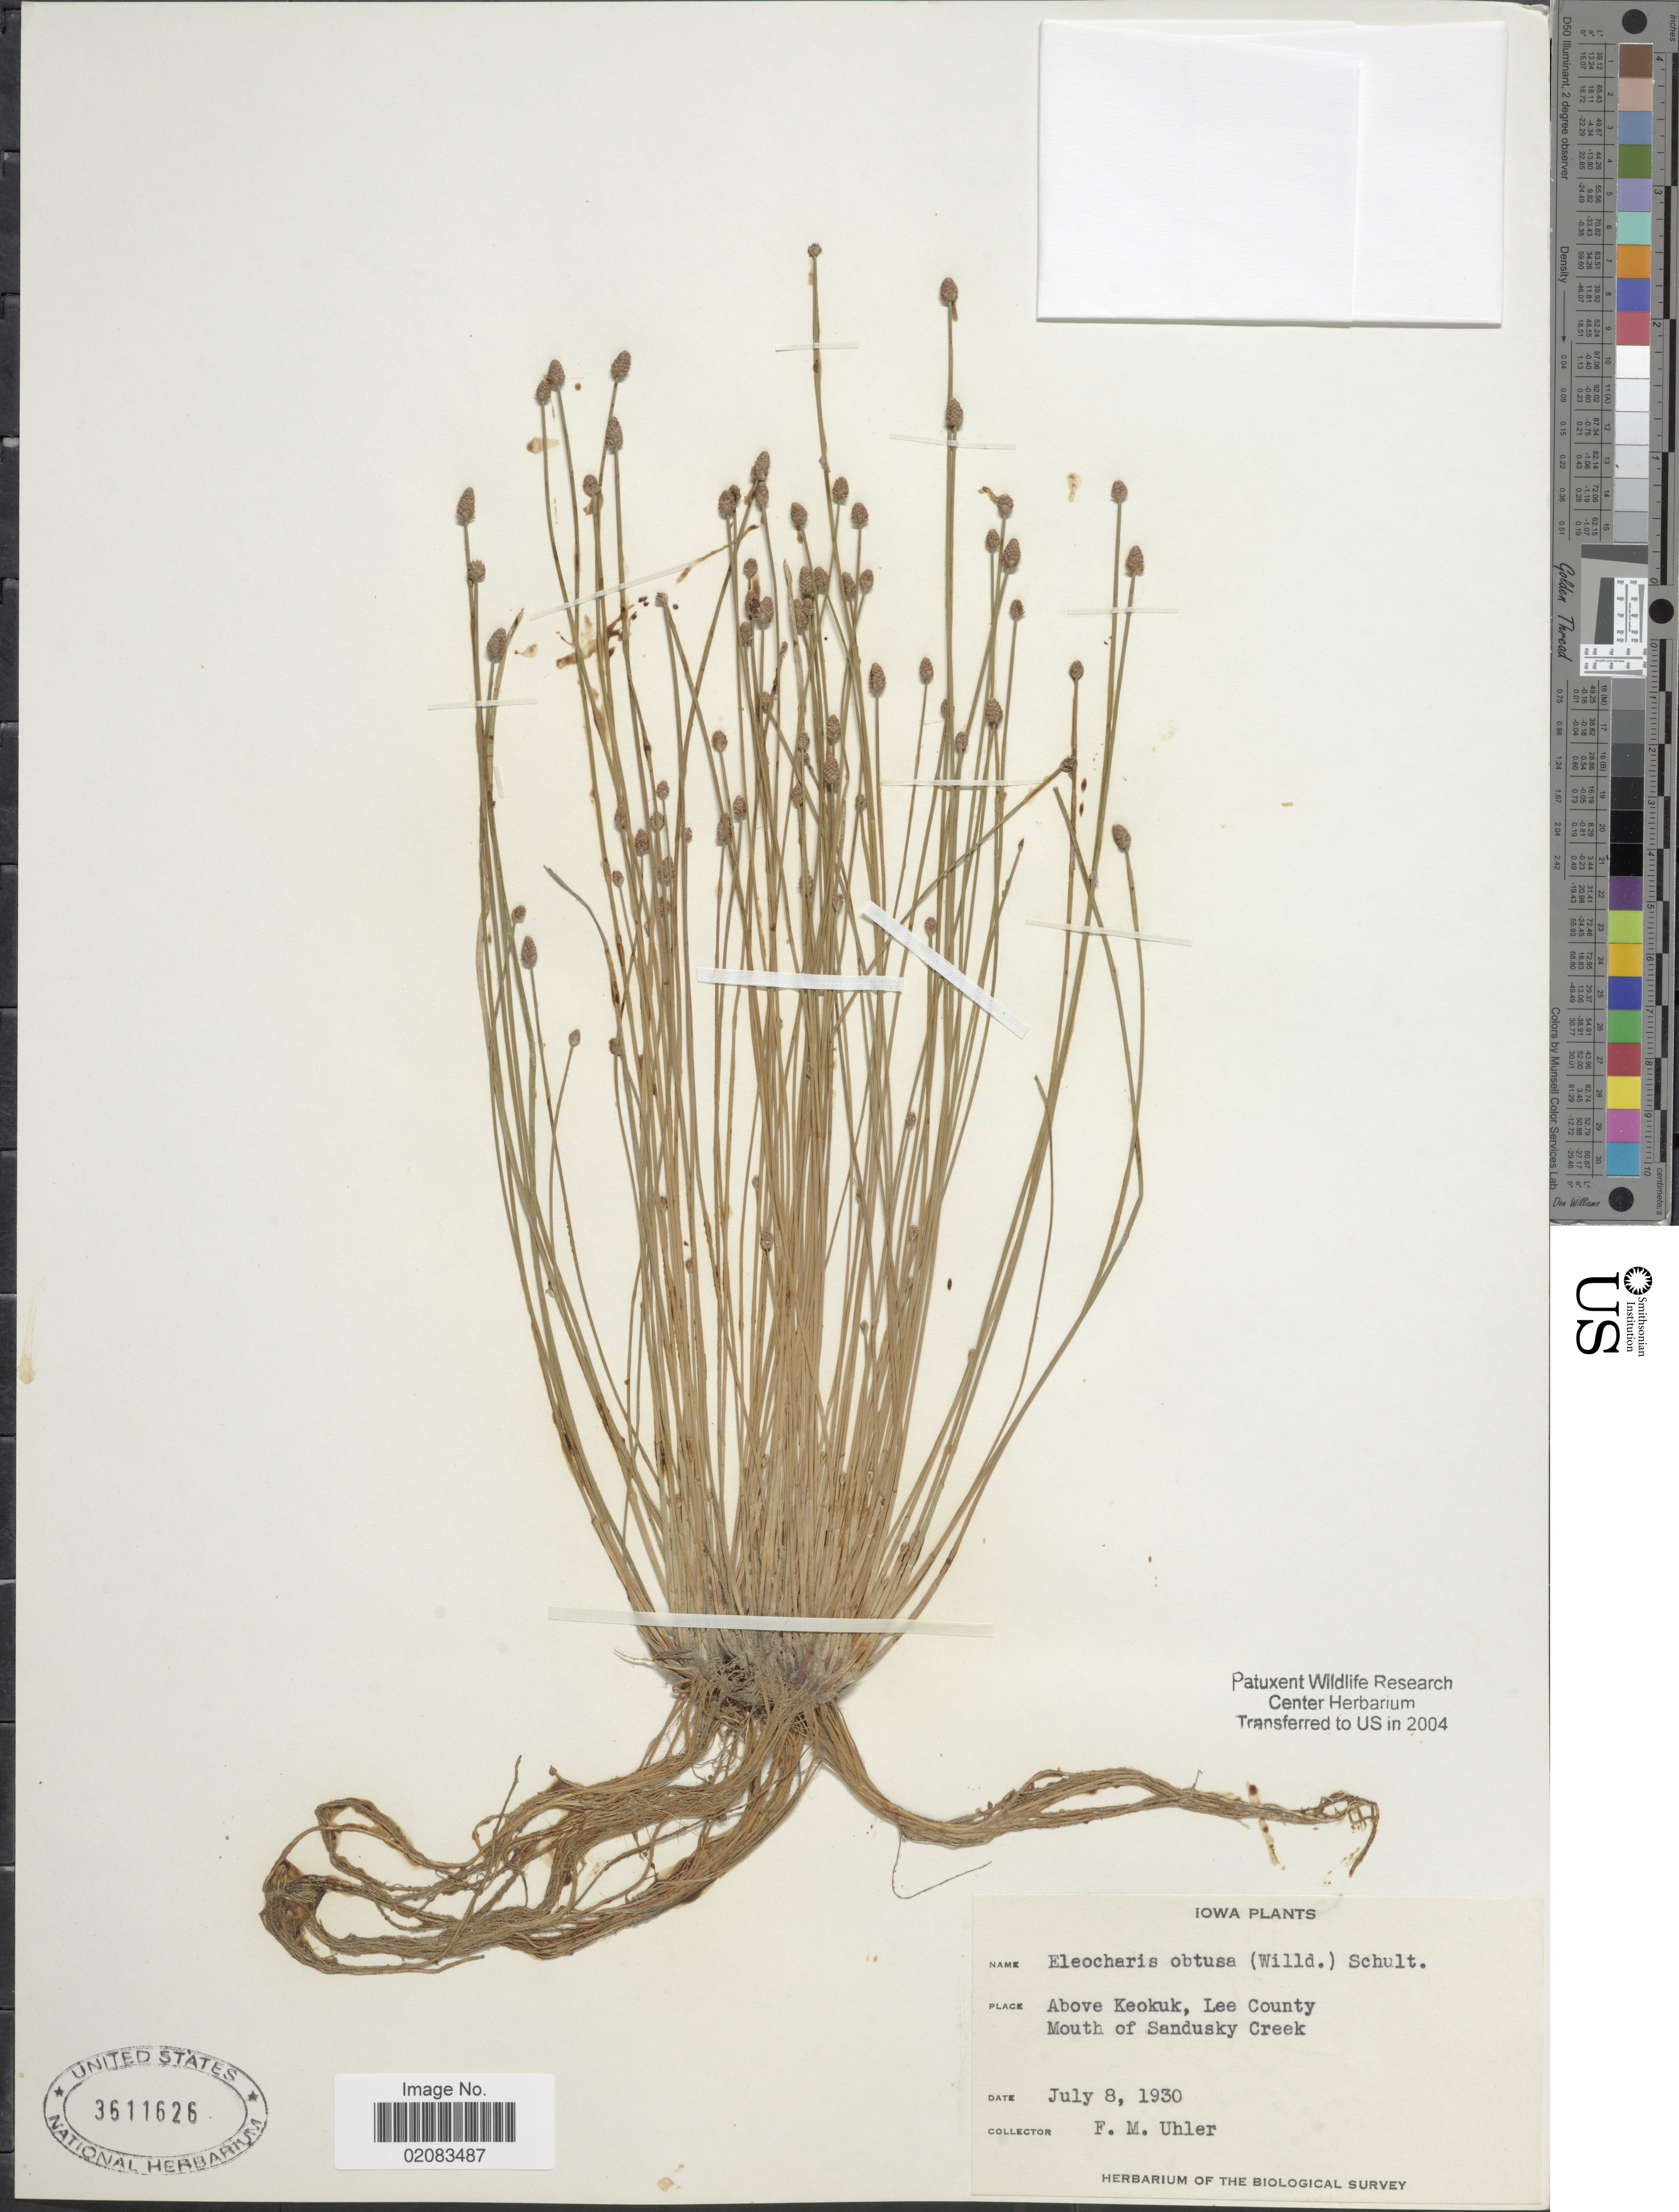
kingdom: Plantae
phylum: Tracheophyta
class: Liliopsida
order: Poales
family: Cyperaceae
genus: Eleocharis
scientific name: Eleocharis obtusa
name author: (Willd.) Schult.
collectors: F. M. Uhler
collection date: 1930-07-08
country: United States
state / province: Iowa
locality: Above Keokuk, Lee County, Mouth of Sandusky Creek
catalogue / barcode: US 3611626